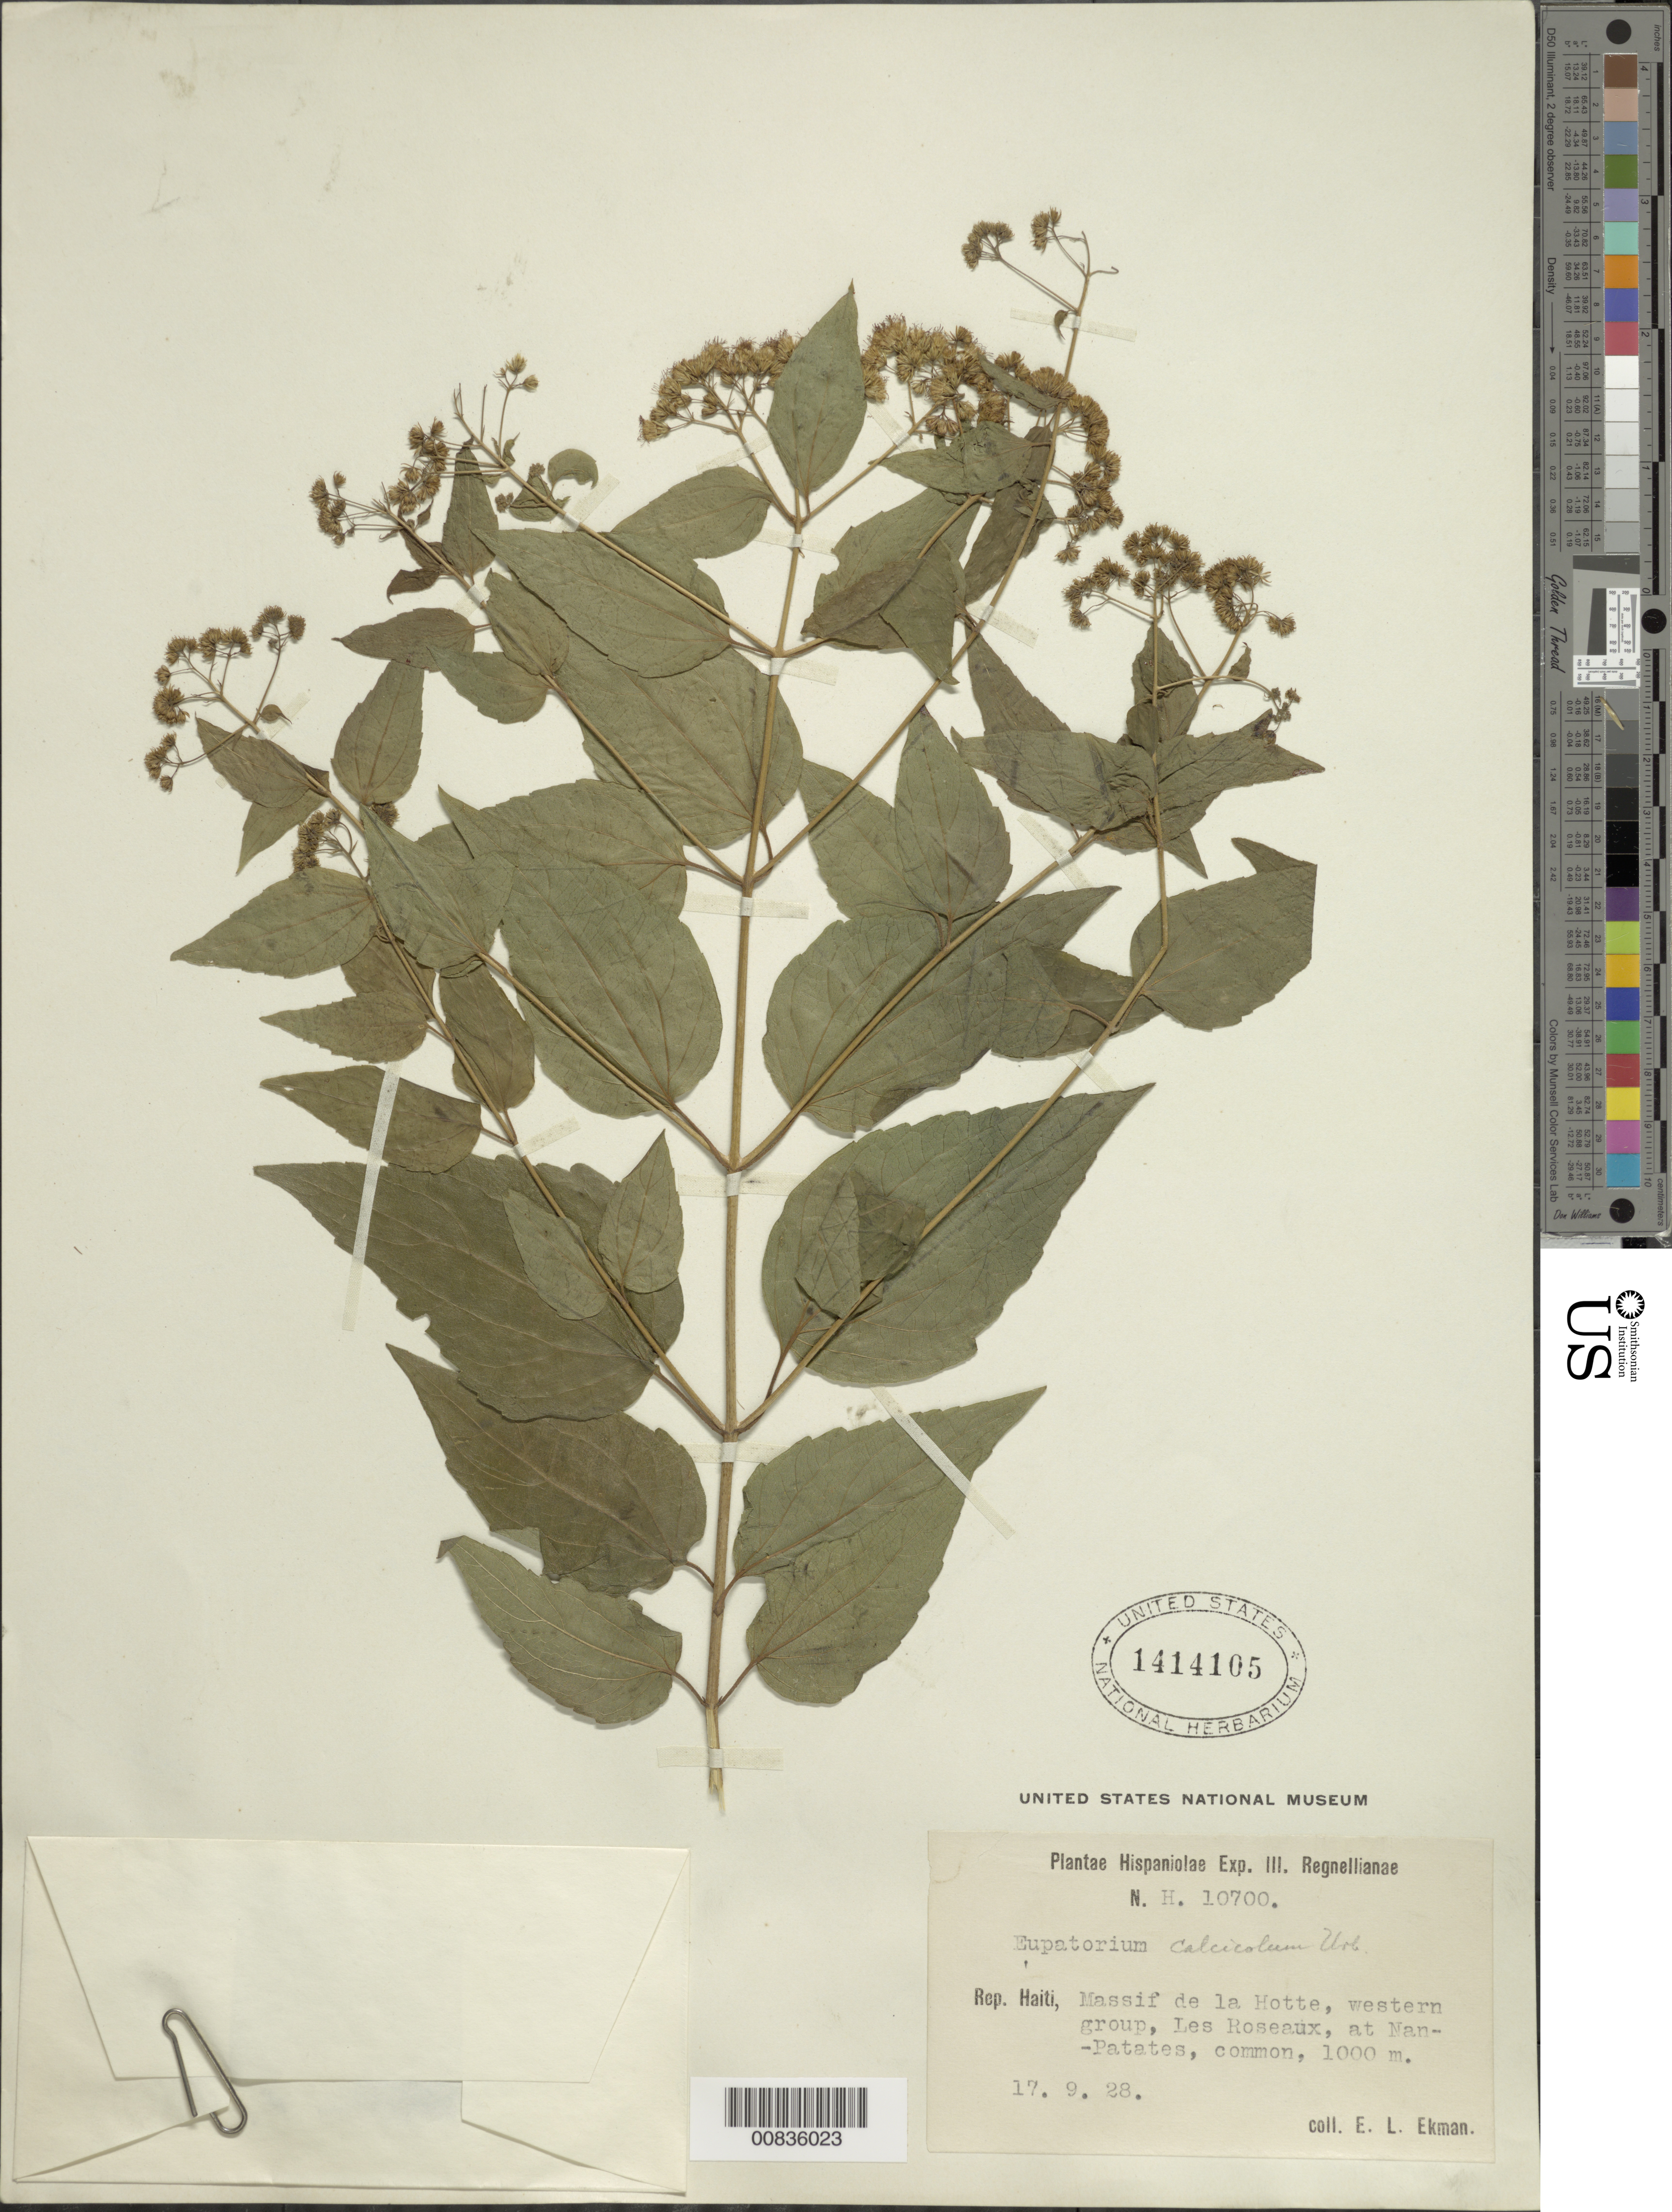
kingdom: Plantae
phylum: Tracheophyta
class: Magnoliopsida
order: Asterales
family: Asteraceae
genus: Koanophyllon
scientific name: Koanophyllon calcicola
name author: (Urb.) R.M. King & H. Rob.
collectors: E. L. Ekman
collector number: H 10700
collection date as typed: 17 Sep 1928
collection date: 1928-09-17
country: Haiti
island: Hispaniola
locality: Massif de la Hotte, western group, Les Roseaux, Nan-Patates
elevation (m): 1000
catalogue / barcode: US 1414105